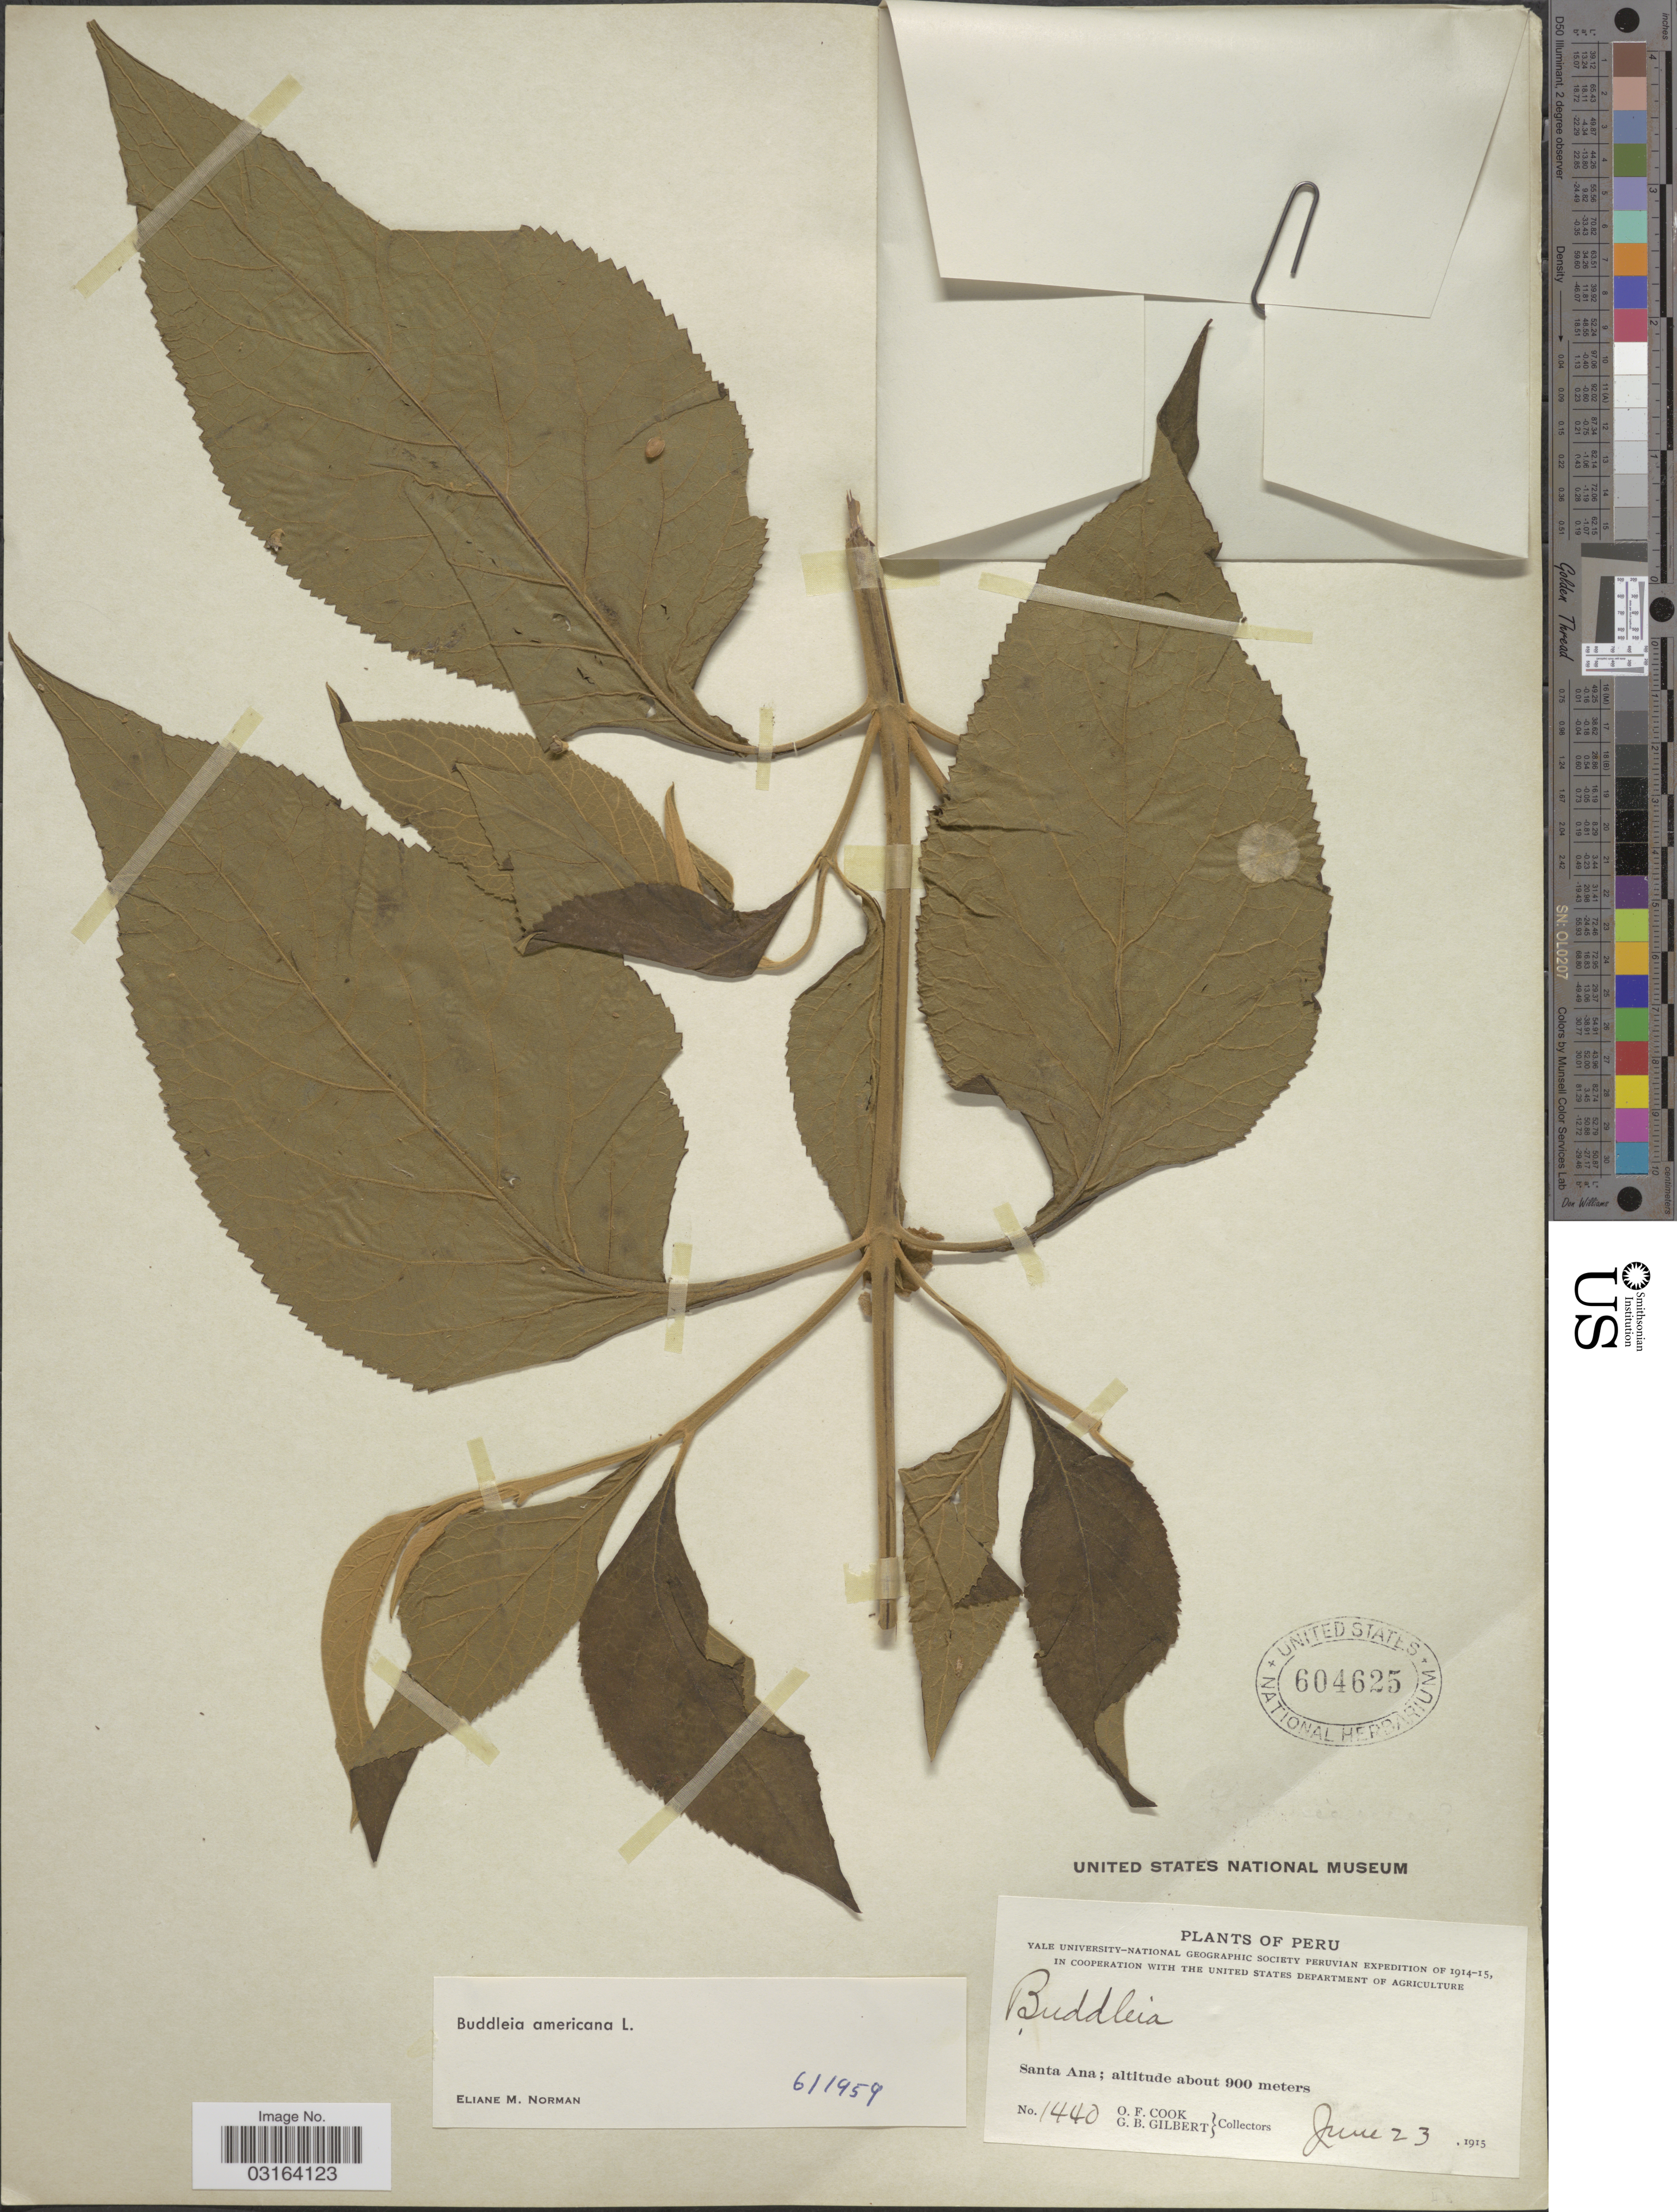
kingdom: Plantae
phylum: Tracheophyta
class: Magnoliopsida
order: Lamiales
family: Scrophulariaceae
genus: Buddleja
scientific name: Buddleja americana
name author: L.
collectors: O. F. Cook & G. B. Gilbert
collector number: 1440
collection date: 1915-06-23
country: Peru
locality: Santa Ana.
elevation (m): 900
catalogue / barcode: US 604625